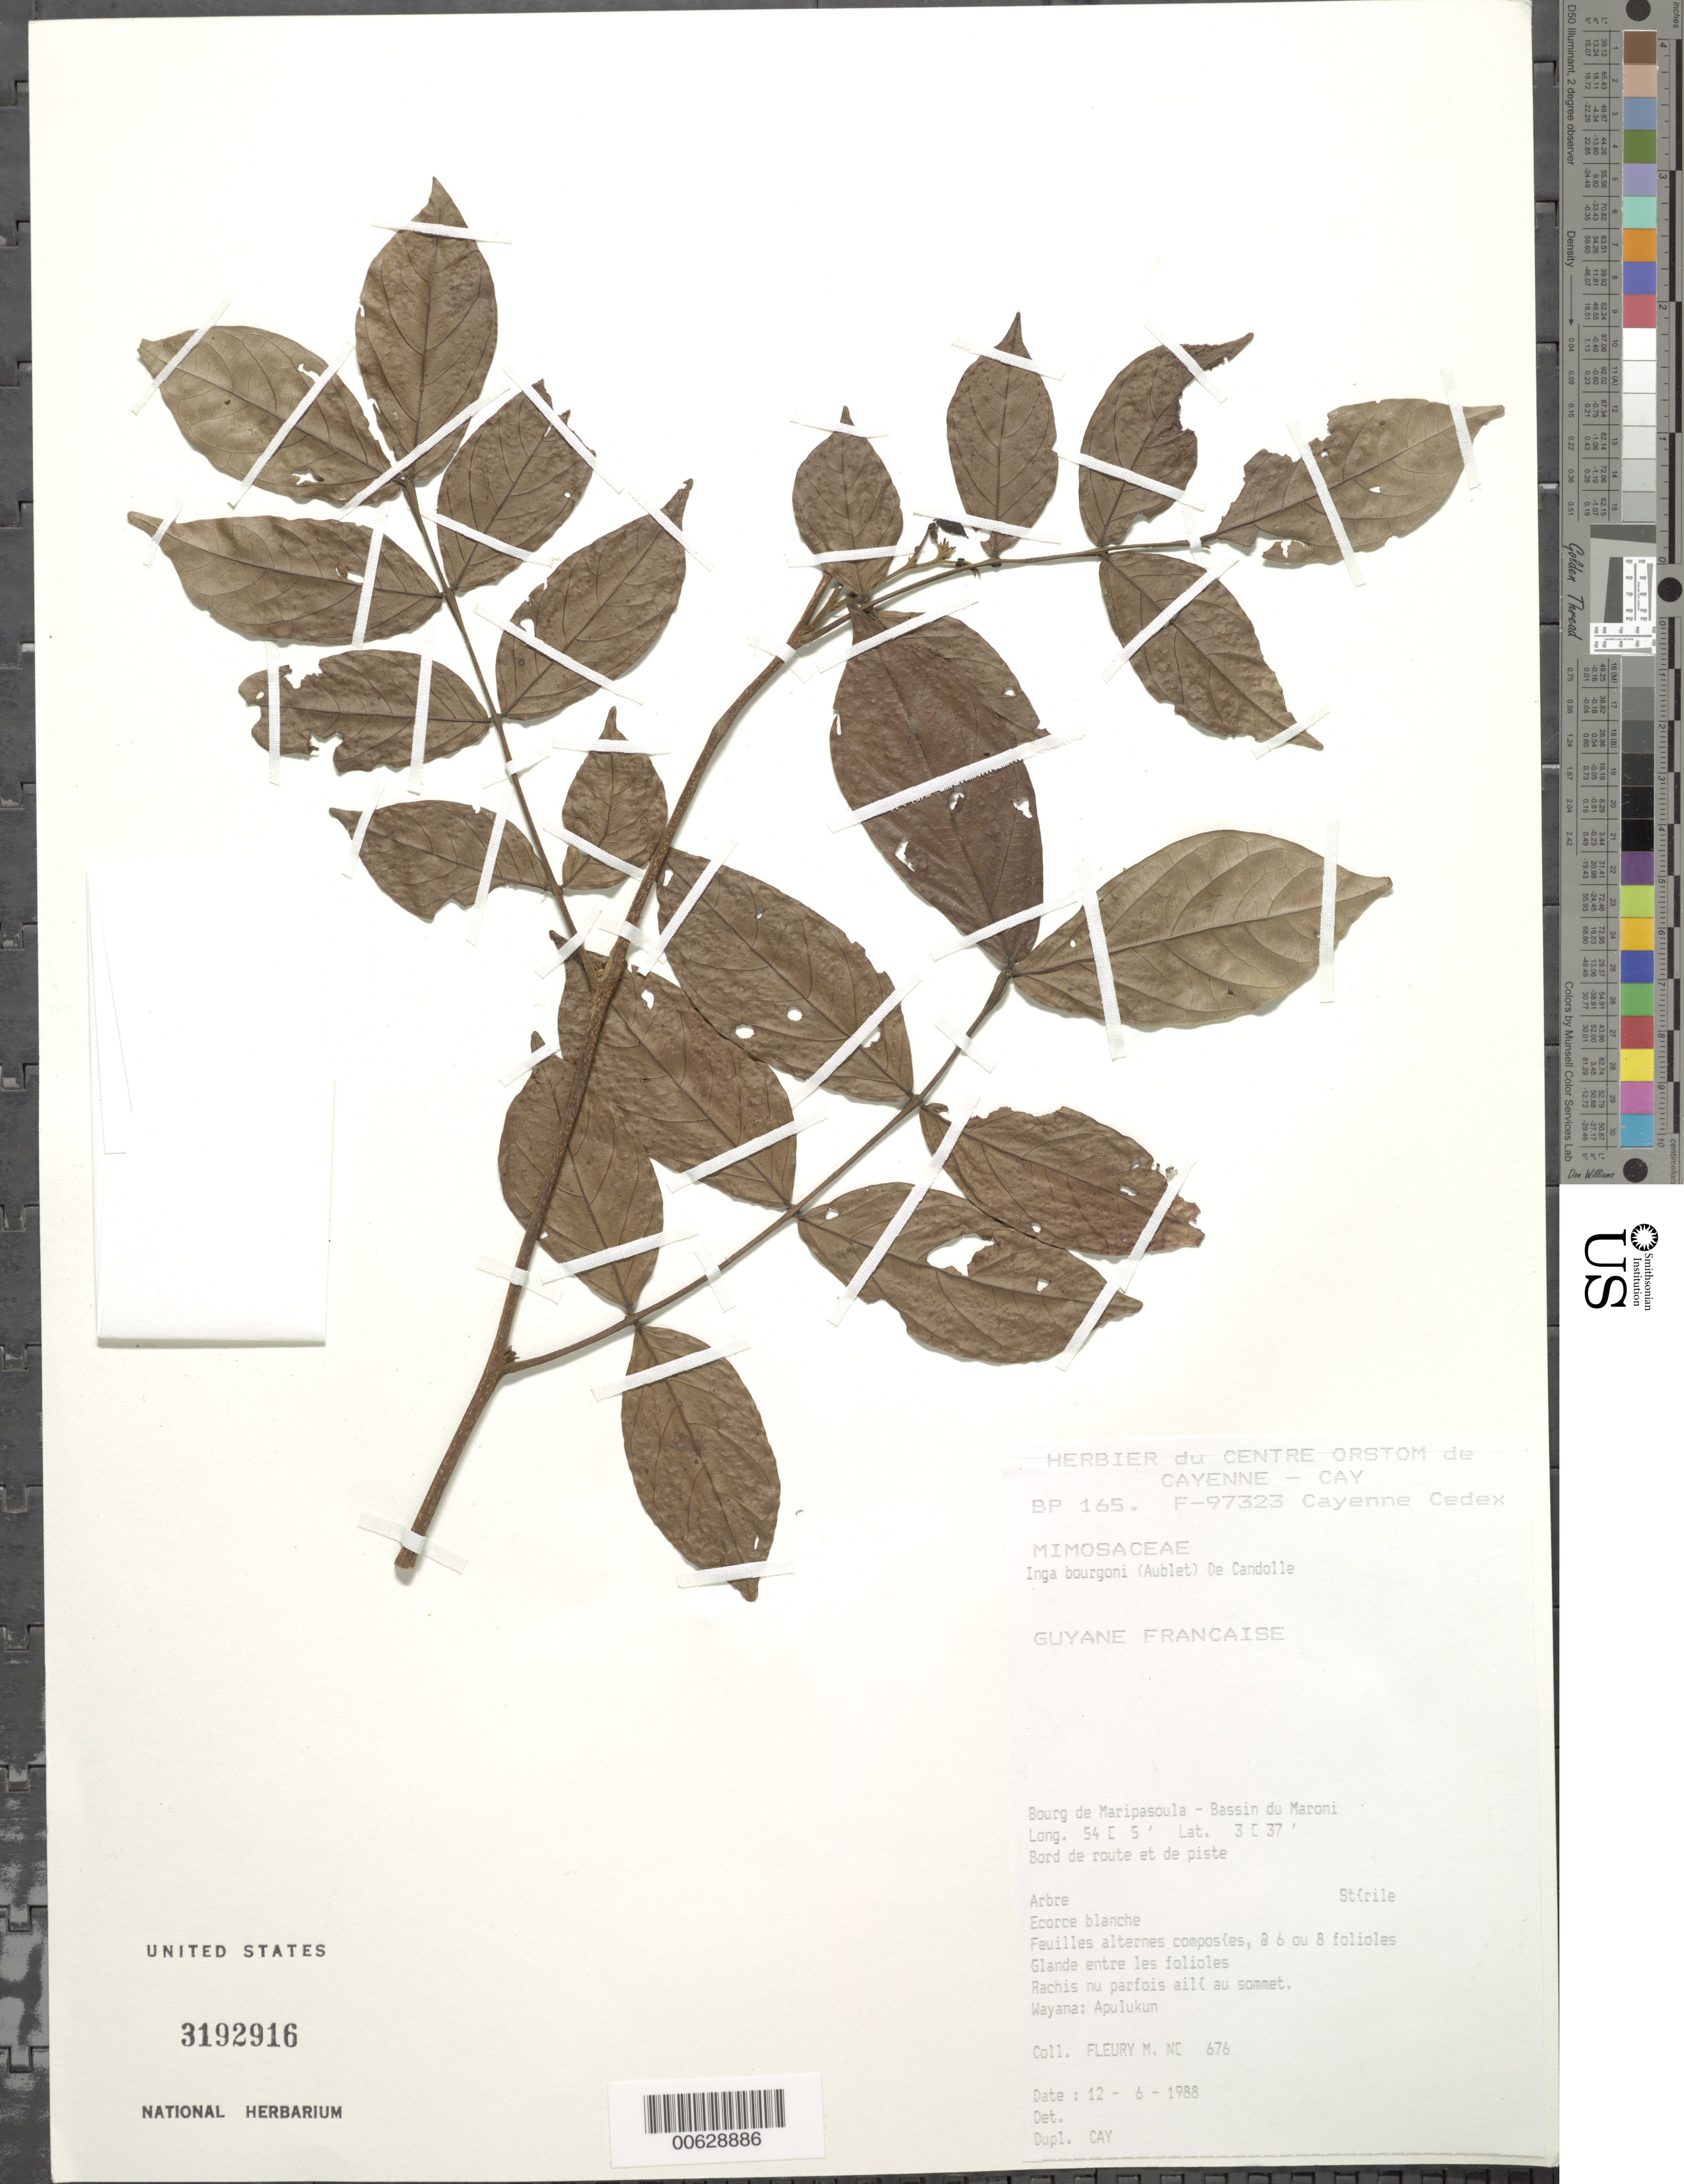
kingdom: Plantae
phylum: Tracheophyta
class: Magnoliopsida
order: Fabales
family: Fabaceae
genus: Inga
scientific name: Inga bourgoni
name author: (Aubl.) DC.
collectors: M. Fleury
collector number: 676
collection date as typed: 12-Jun-88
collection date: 1988-06-12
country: French Guiana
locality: Bourg de Maripasoula - Bassin du Maroni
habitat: Bord de route et de piste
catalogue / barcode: US 3192916